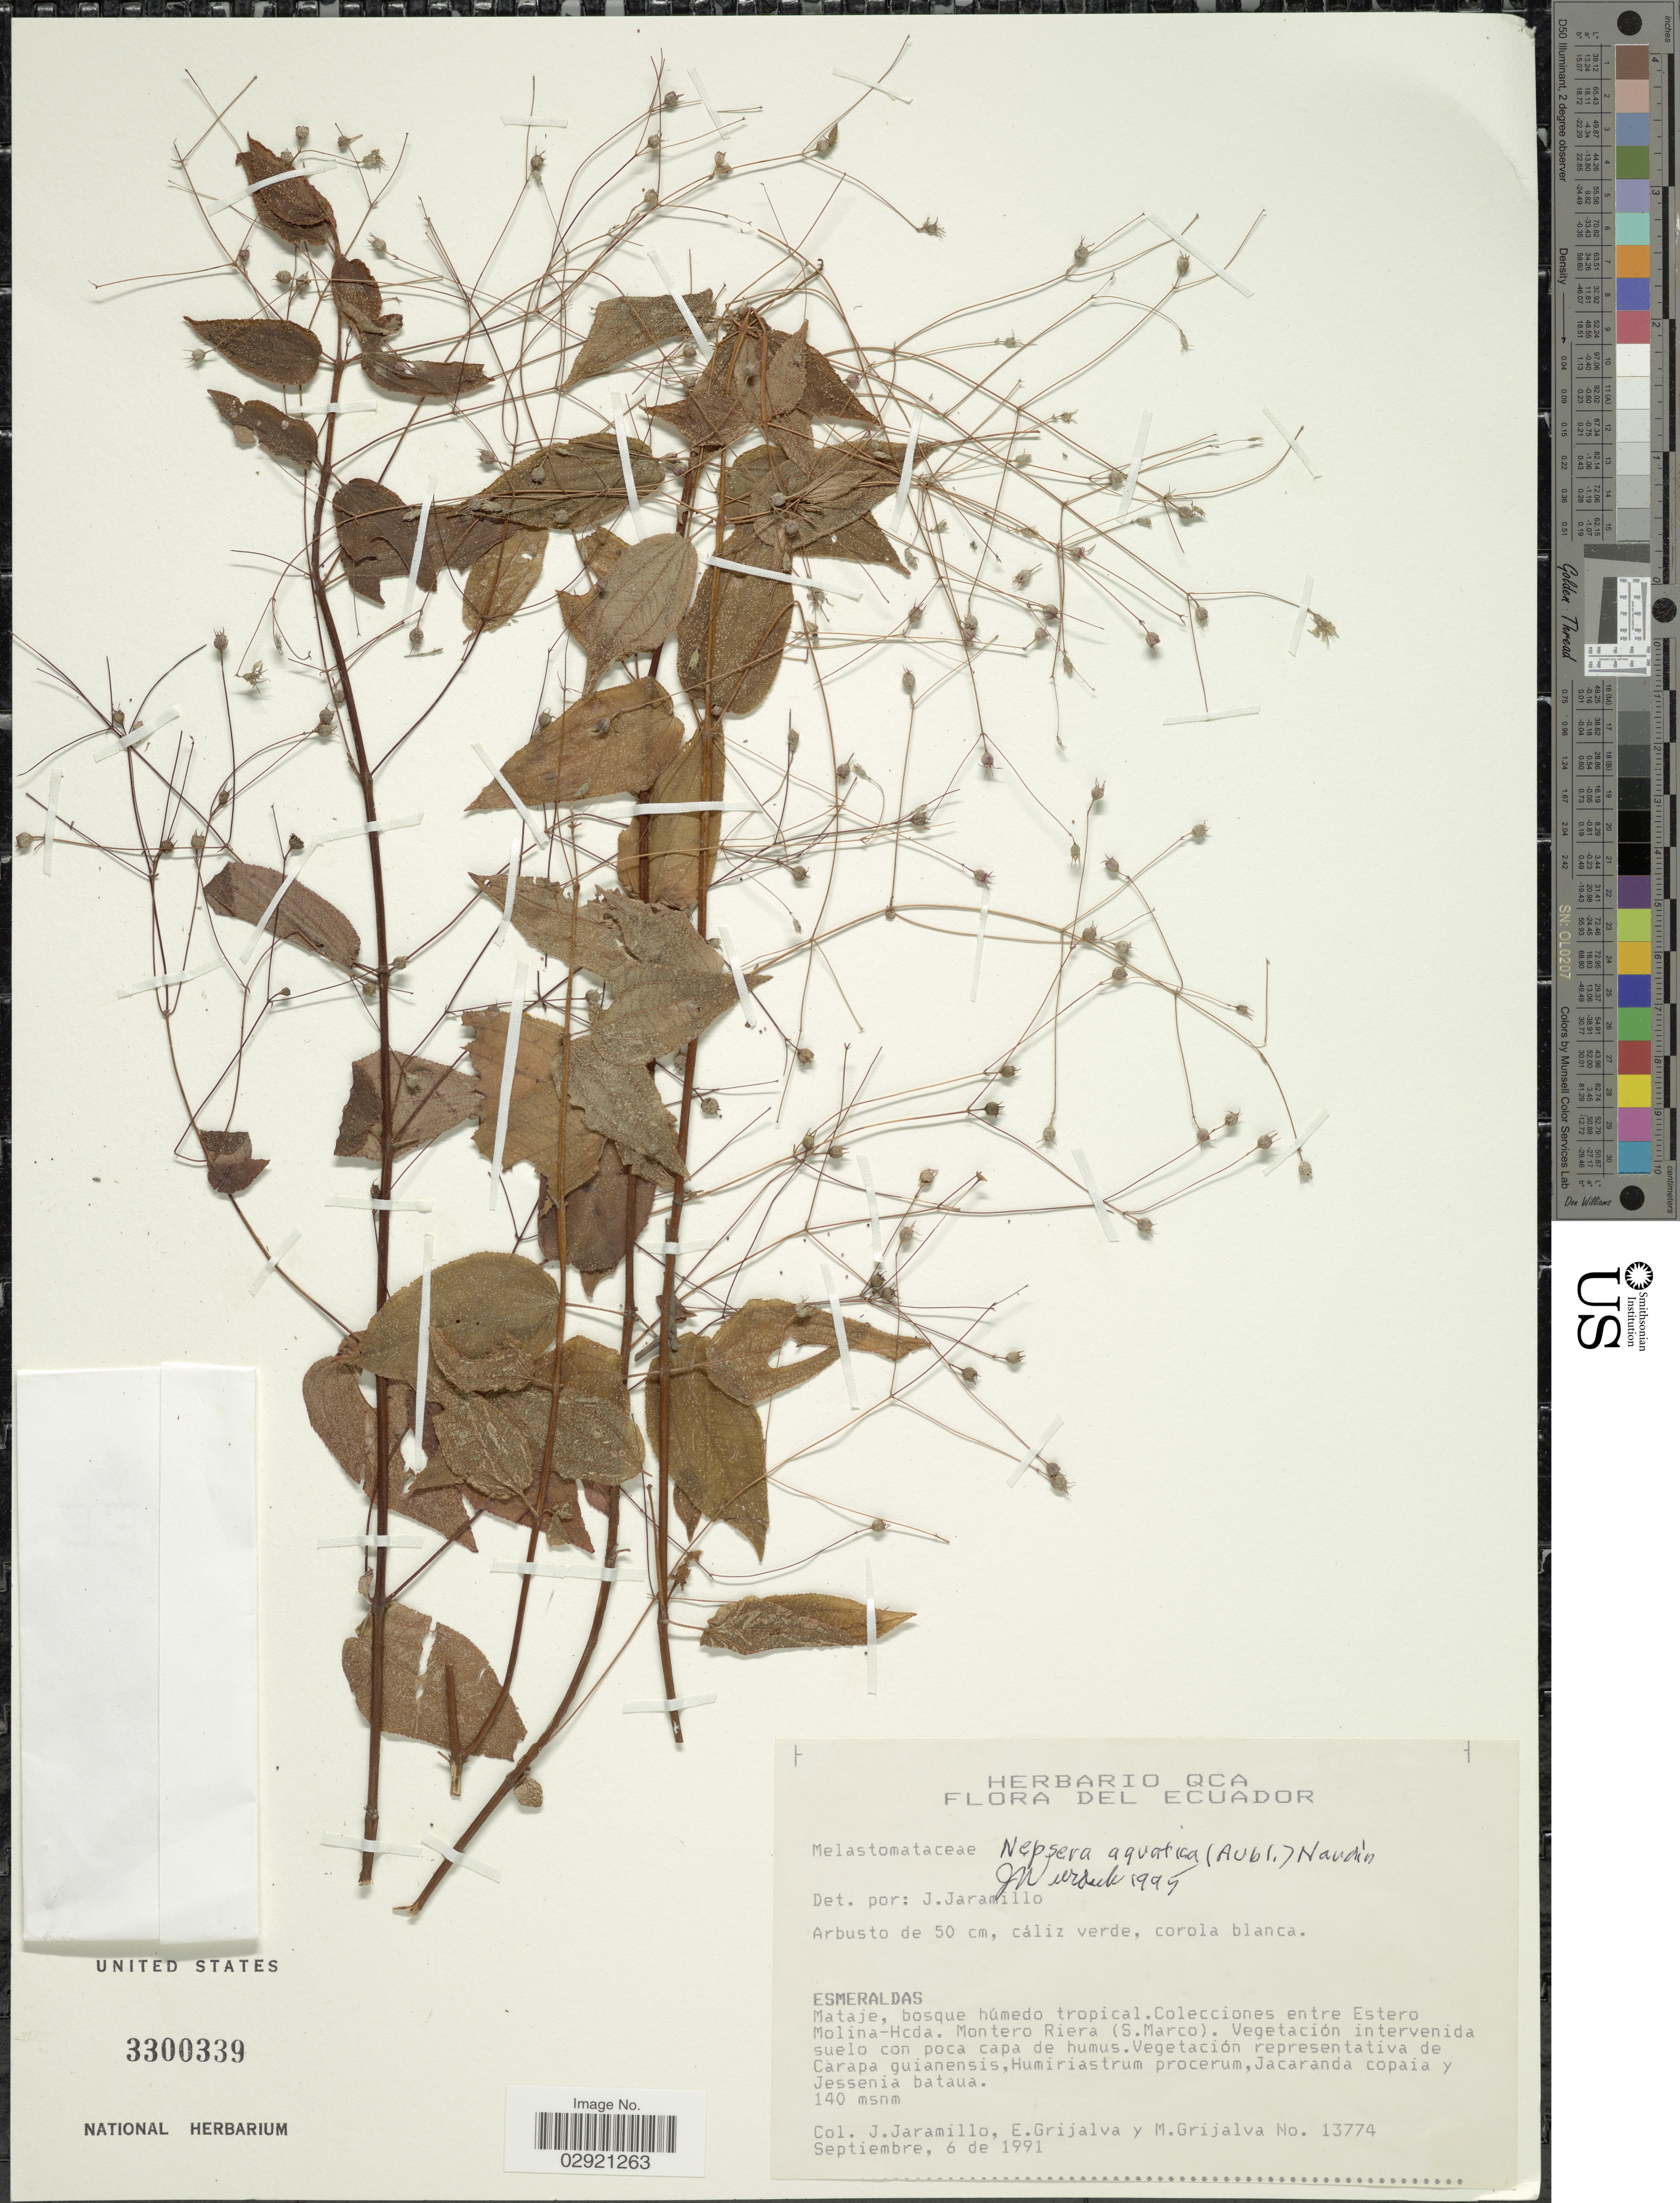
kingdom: Plantae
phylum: Tracheophyta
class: Magnoliopsida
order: Myrtales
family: Melastomataceae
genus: Nepsera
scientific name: Nepsera aquatica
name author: (Aubl.) Naudin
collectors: J. Jaramillo, E. Grijalva & M. Grijalva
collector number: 13774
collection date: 1991-09-06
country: Ecuador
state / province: Esmeraldas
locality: Entre Estero Molina-Hcda. Montero Riera (S. Marco).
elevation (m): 140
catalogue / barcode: US 3300339